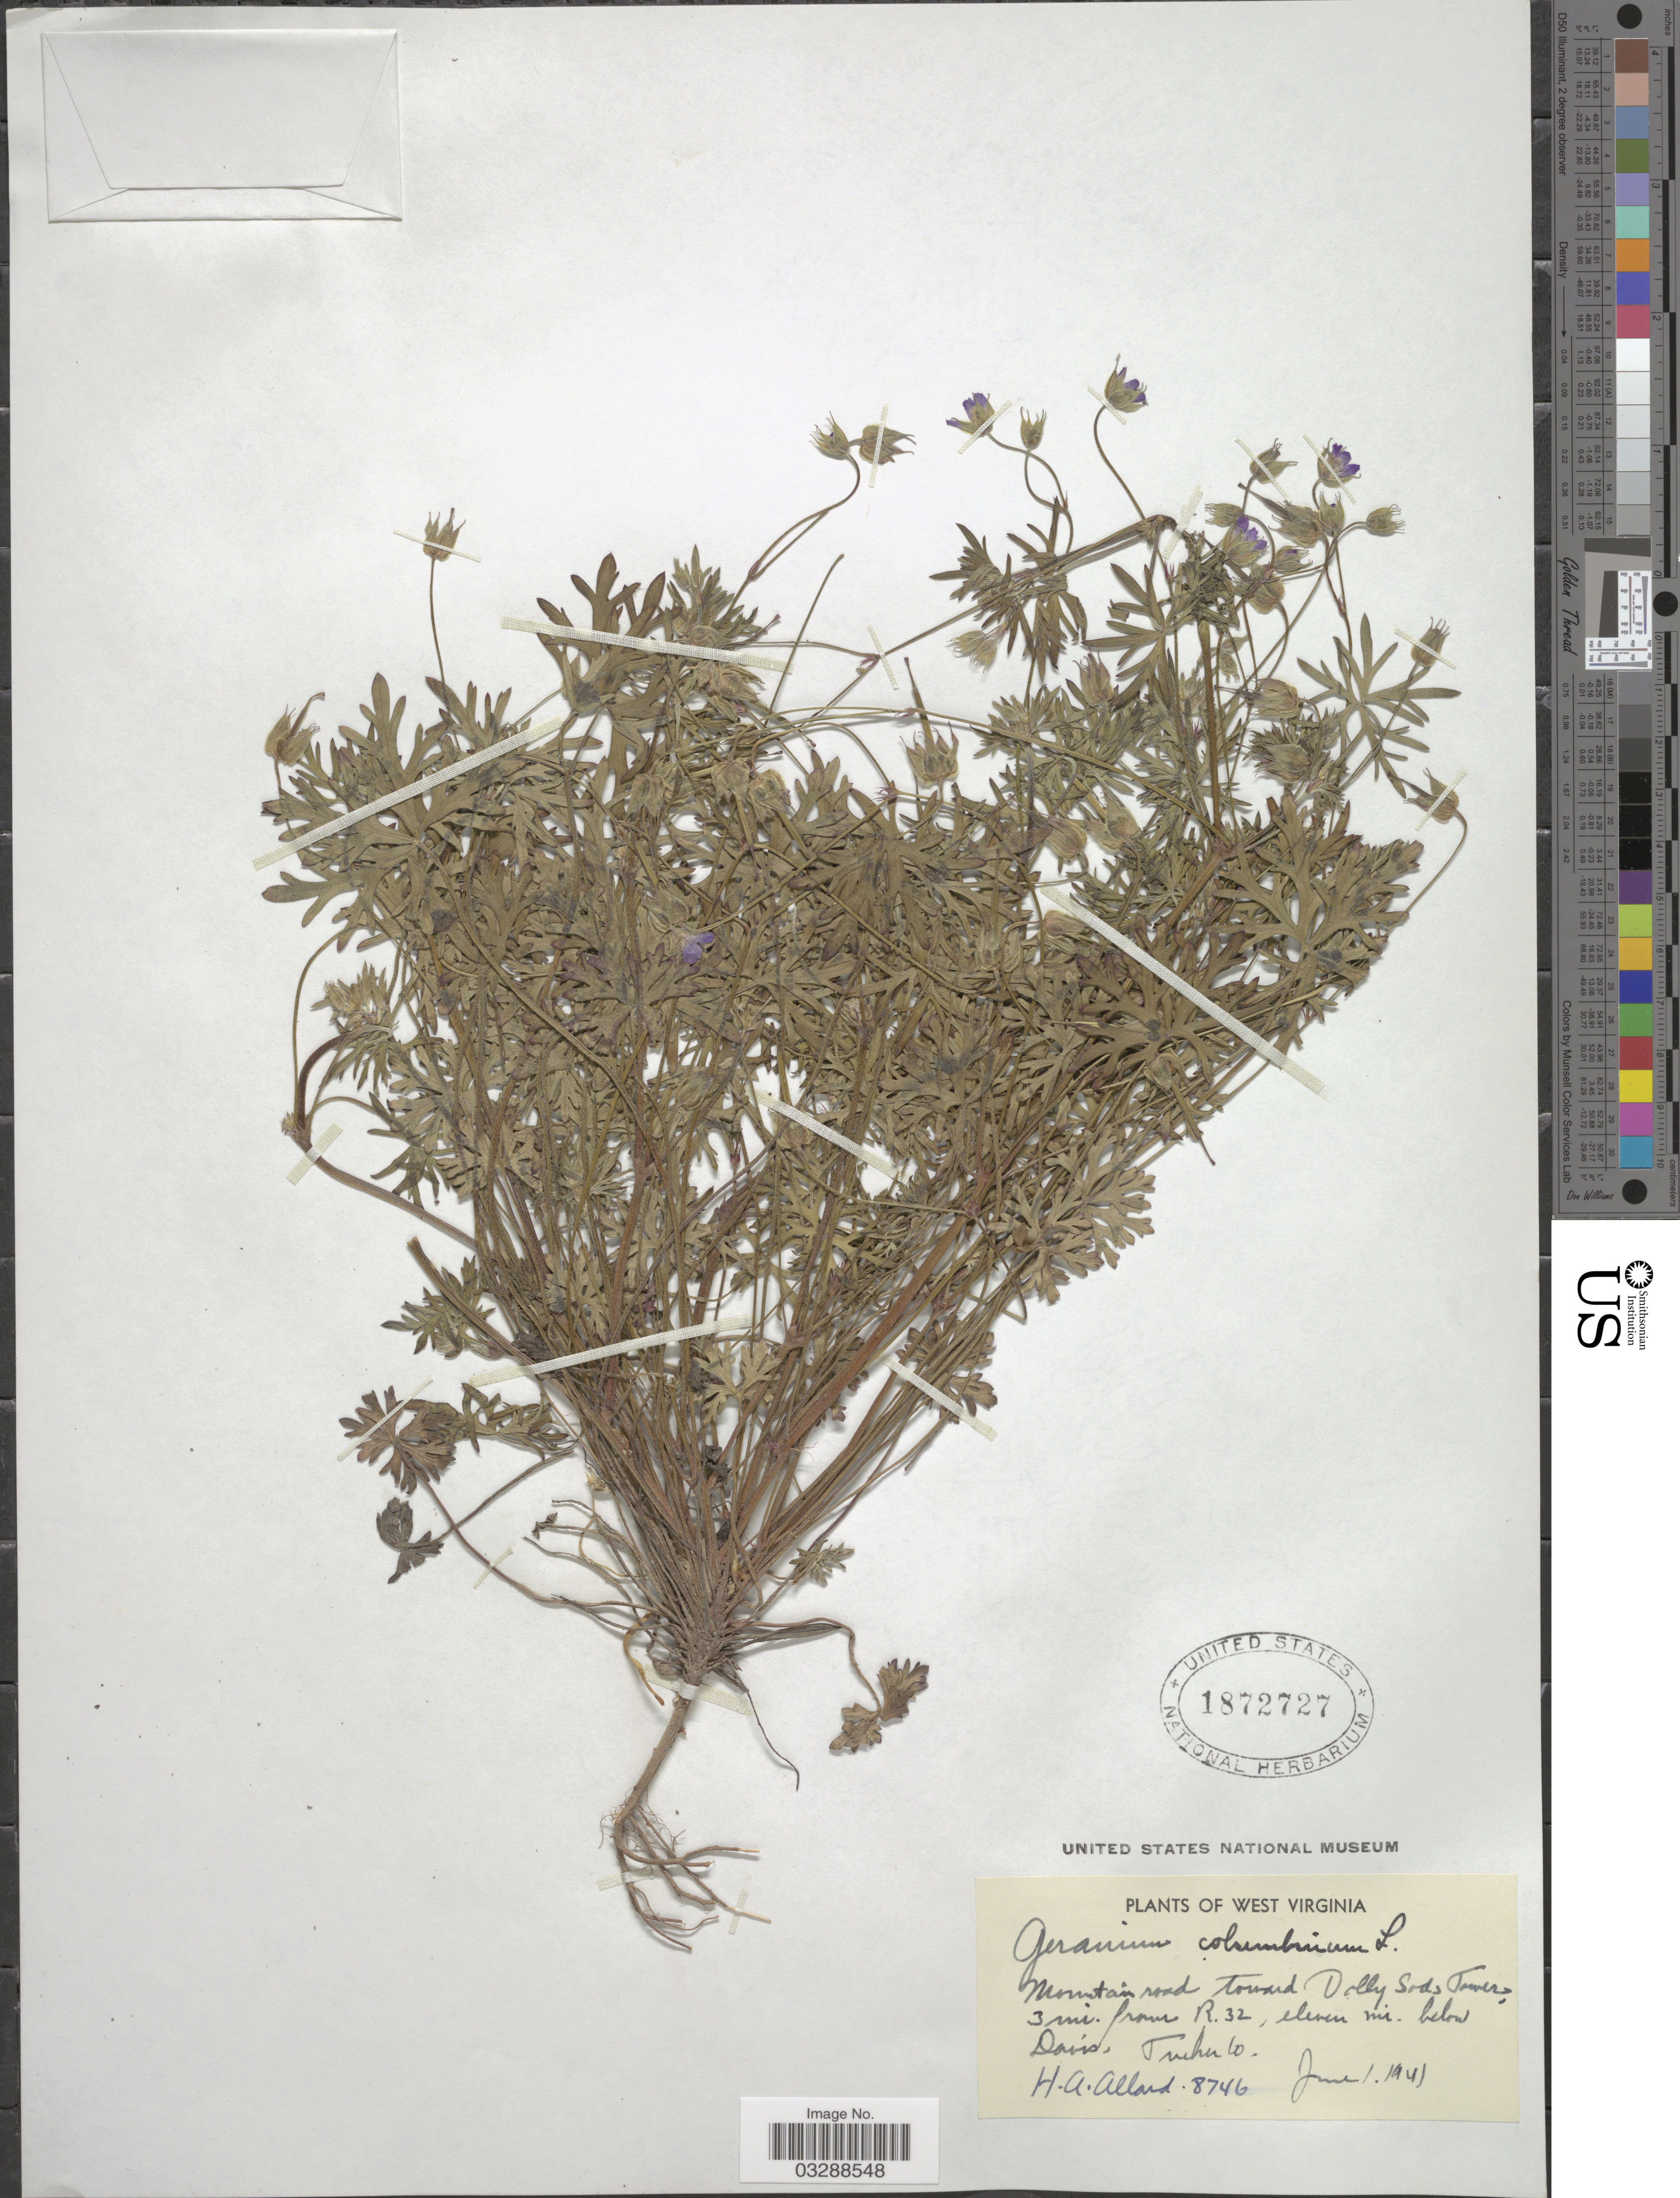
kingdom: Plantae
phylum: Tracheophyta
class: Magnoliopsida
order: Geraniales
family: Geraniaceae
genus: Geranium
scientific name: Geranium columbinum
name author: L.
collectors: H. A. Allard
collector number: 8746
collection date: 1941-06-01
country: United States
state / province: West Virginia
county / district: Tucker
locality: Mountain road toward Dolly Sods Tower 3 mi. from R.32, eleven mi. below Davis, Tucker Co.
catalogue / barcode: US 1872727